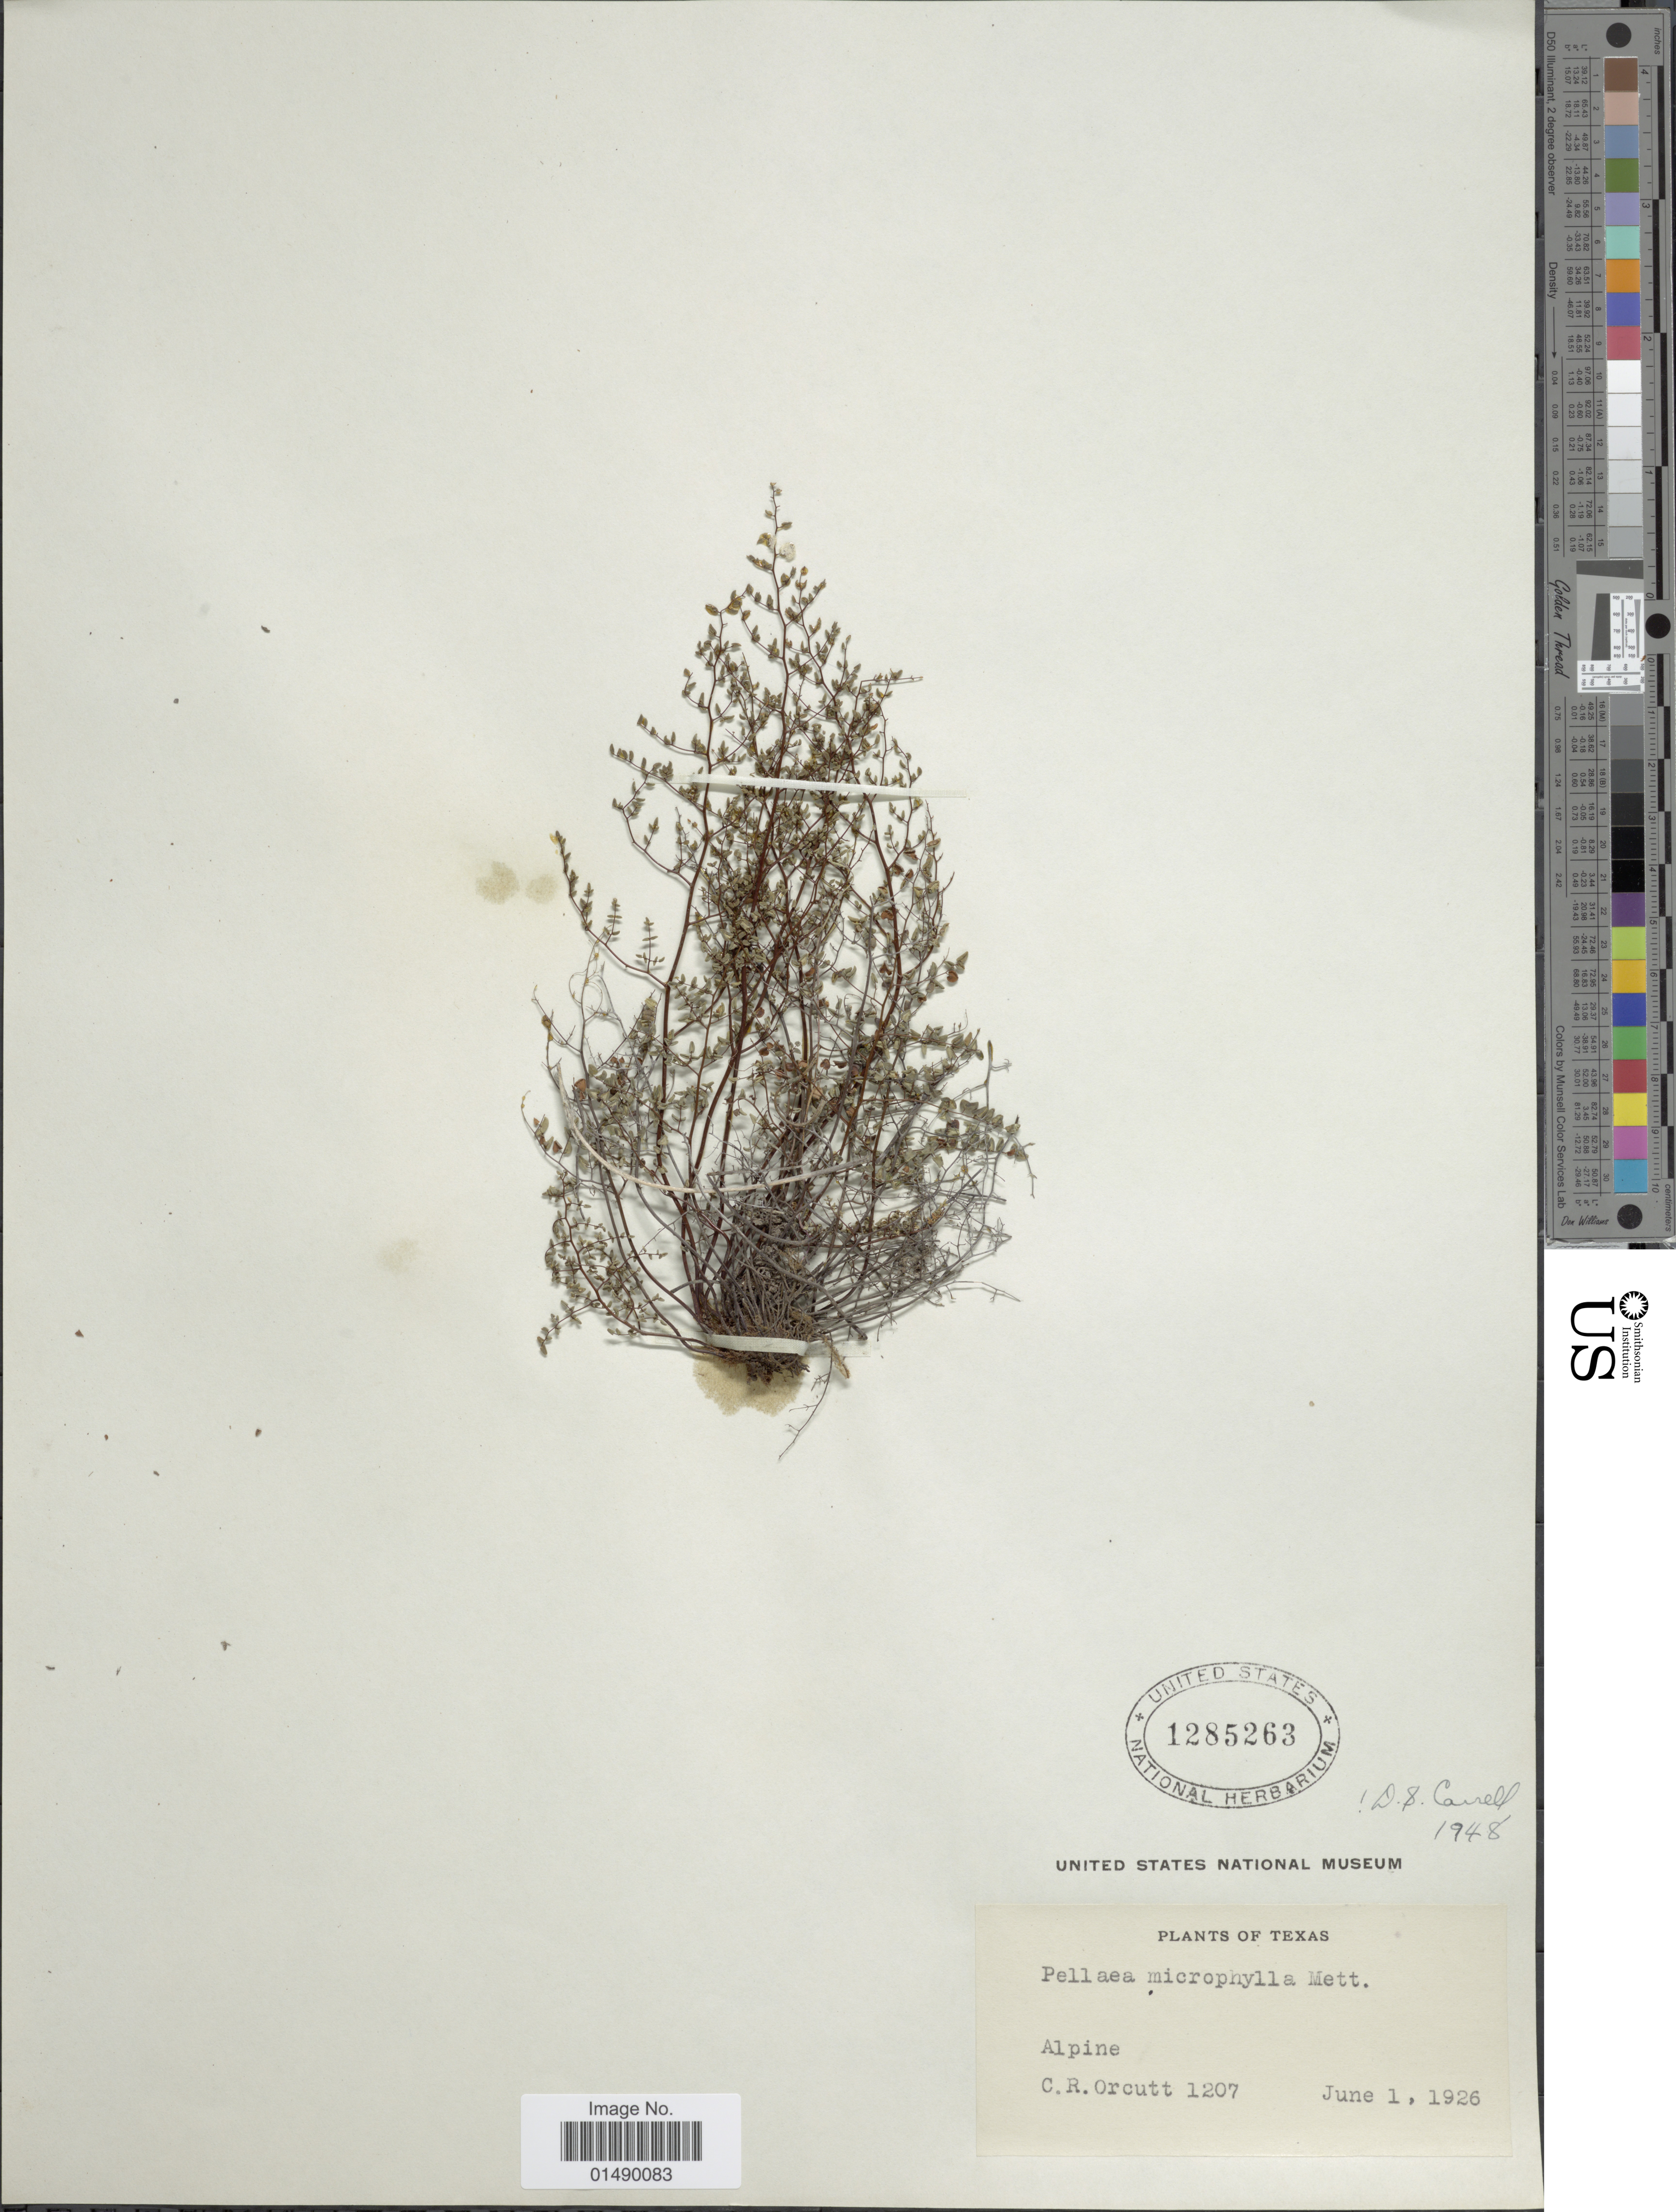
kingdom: Plantae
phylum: Tracheophyta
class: Polypodiopsida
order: Polypodiales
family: Pteridaceae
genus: Argyrochosma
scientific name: Argyrochosma microphylla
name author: (Mett. ex Kuhn) Windham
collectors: C. R. Orcutt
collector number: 1207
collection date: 1926-06-01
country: United States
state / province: Texas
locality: Texas, Alpine.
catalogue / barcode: US 1285263